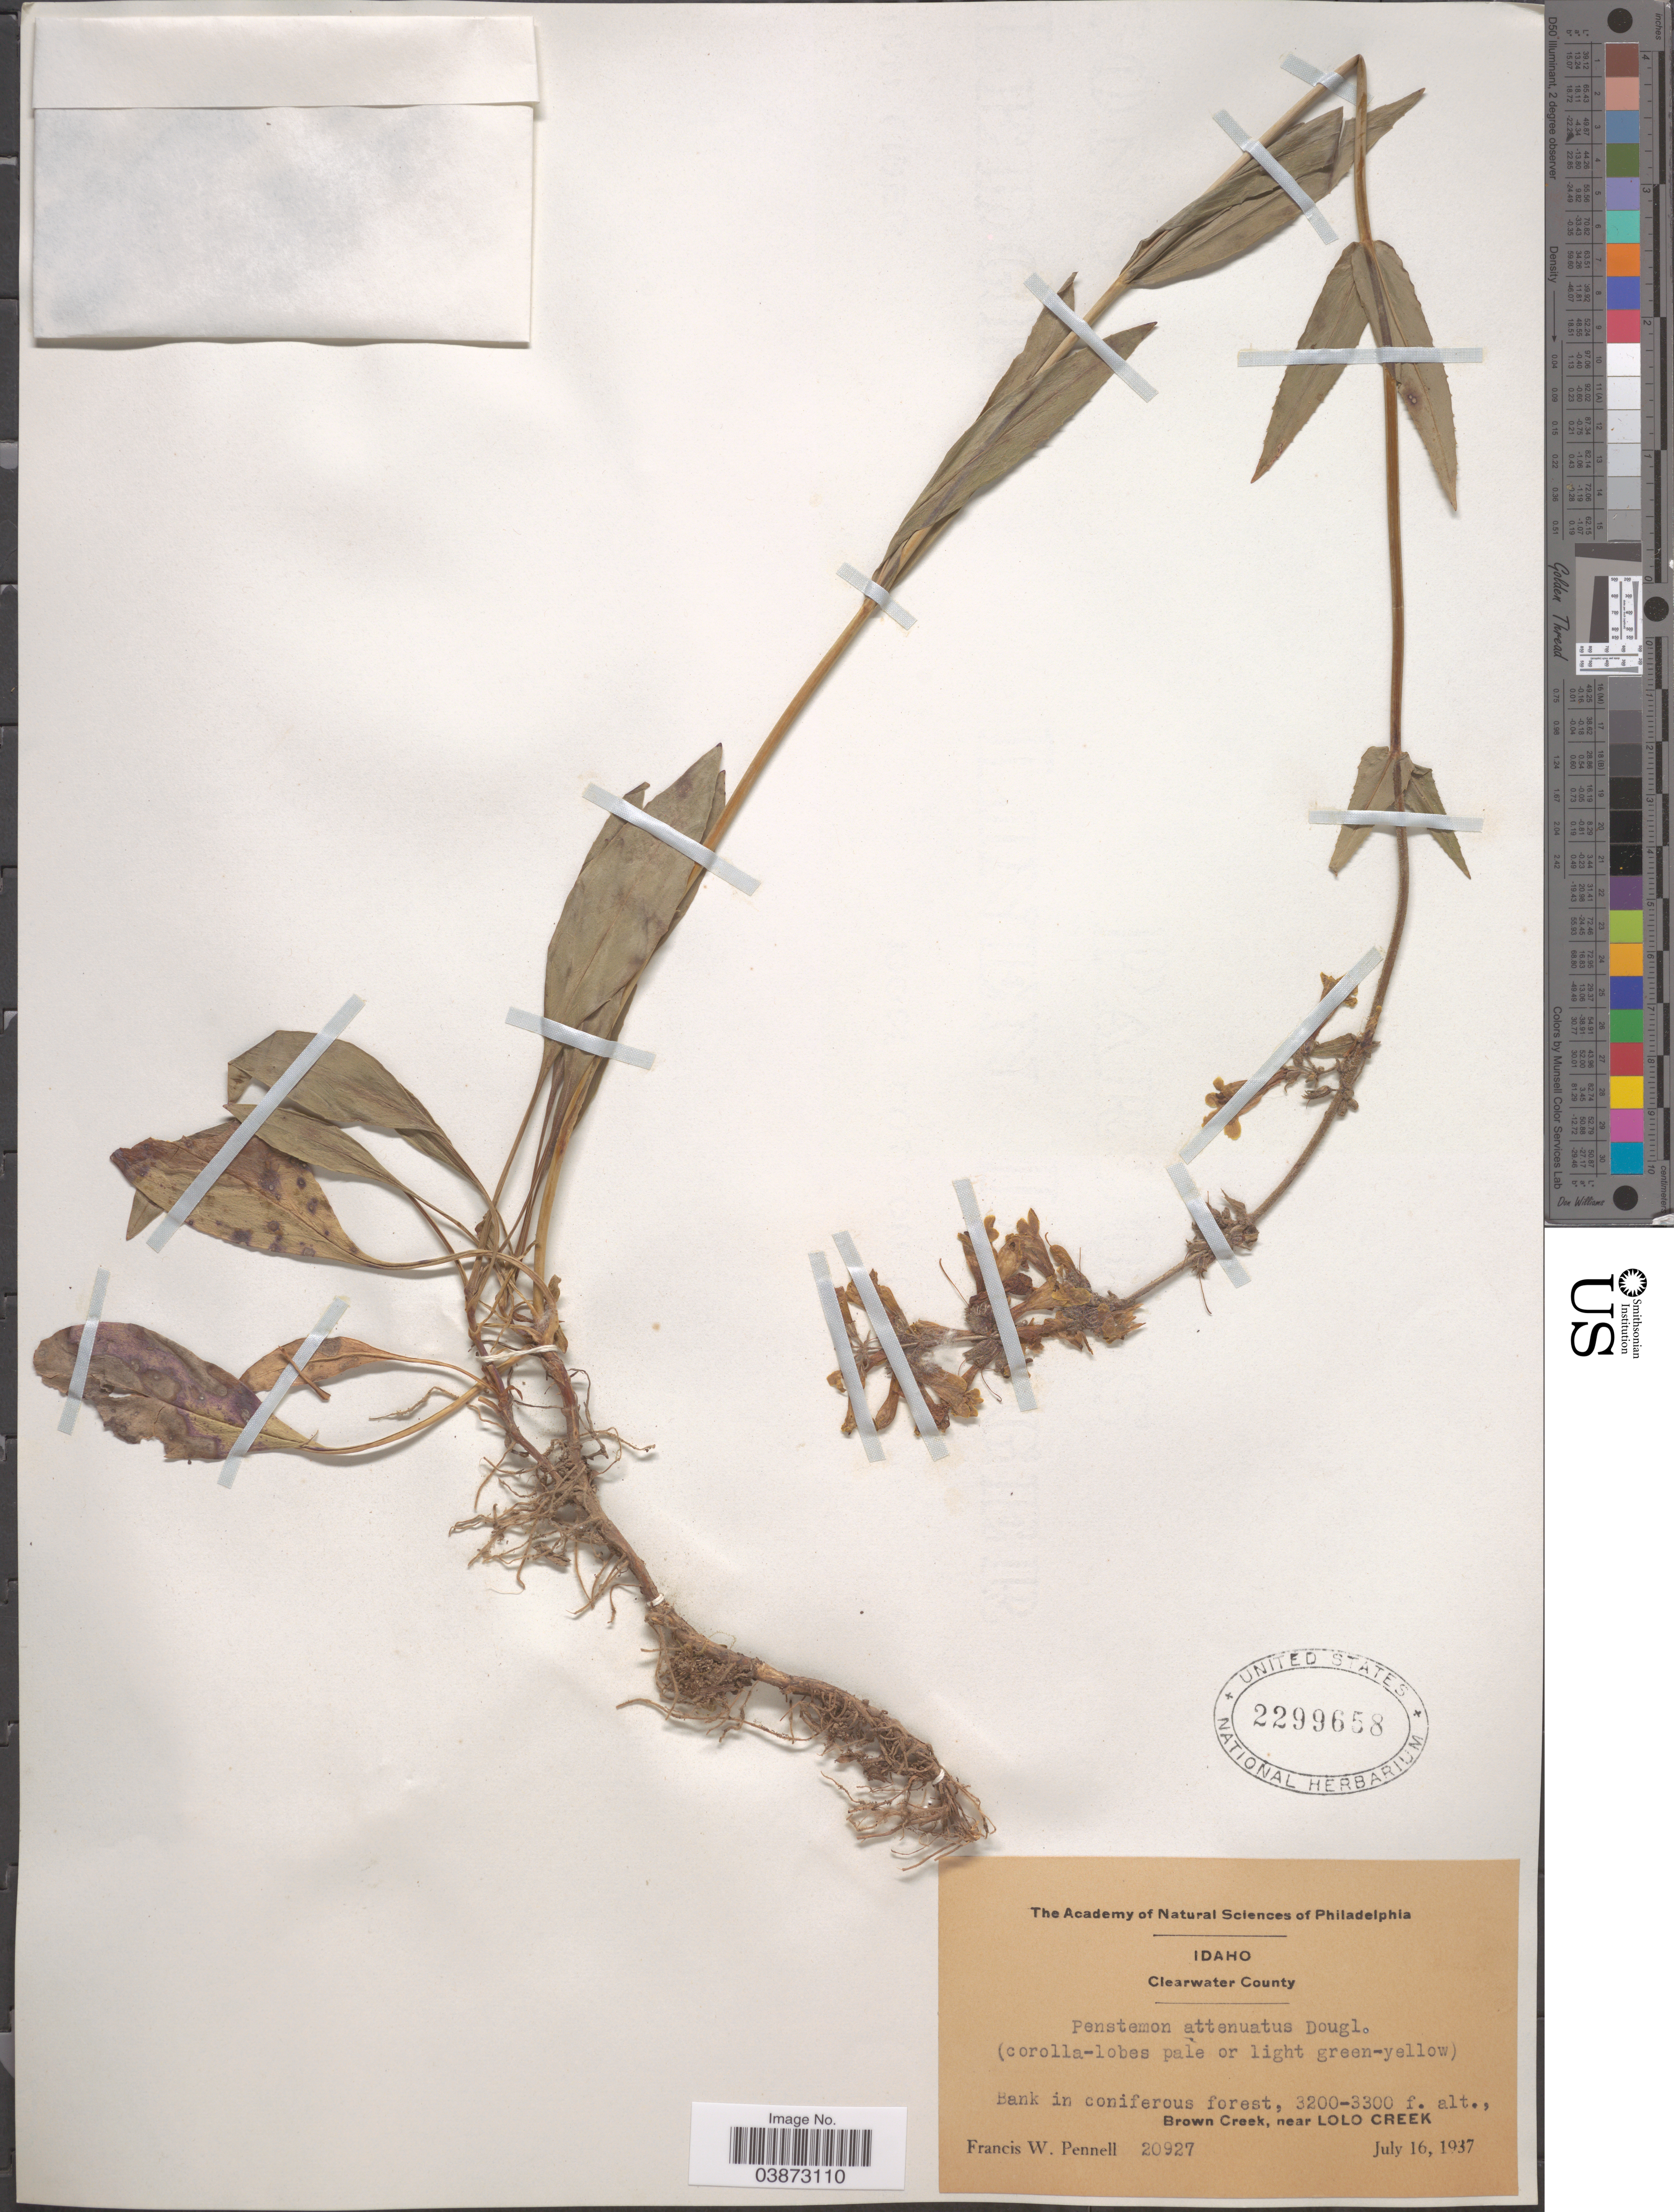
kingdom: Plantae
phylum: Tracheophyta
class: Magnoliopsida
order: Lamiales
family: Plantaginaceae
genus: Penstemon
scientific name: Penstemon attenuatus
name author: Douglas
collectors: F. W. Pennell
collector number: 20927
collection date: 1937-07-16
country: United States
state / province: Idaho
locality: Clearwater County. Brown Creek, near Lolo Creek.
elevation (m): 975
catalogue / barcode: US 2299658